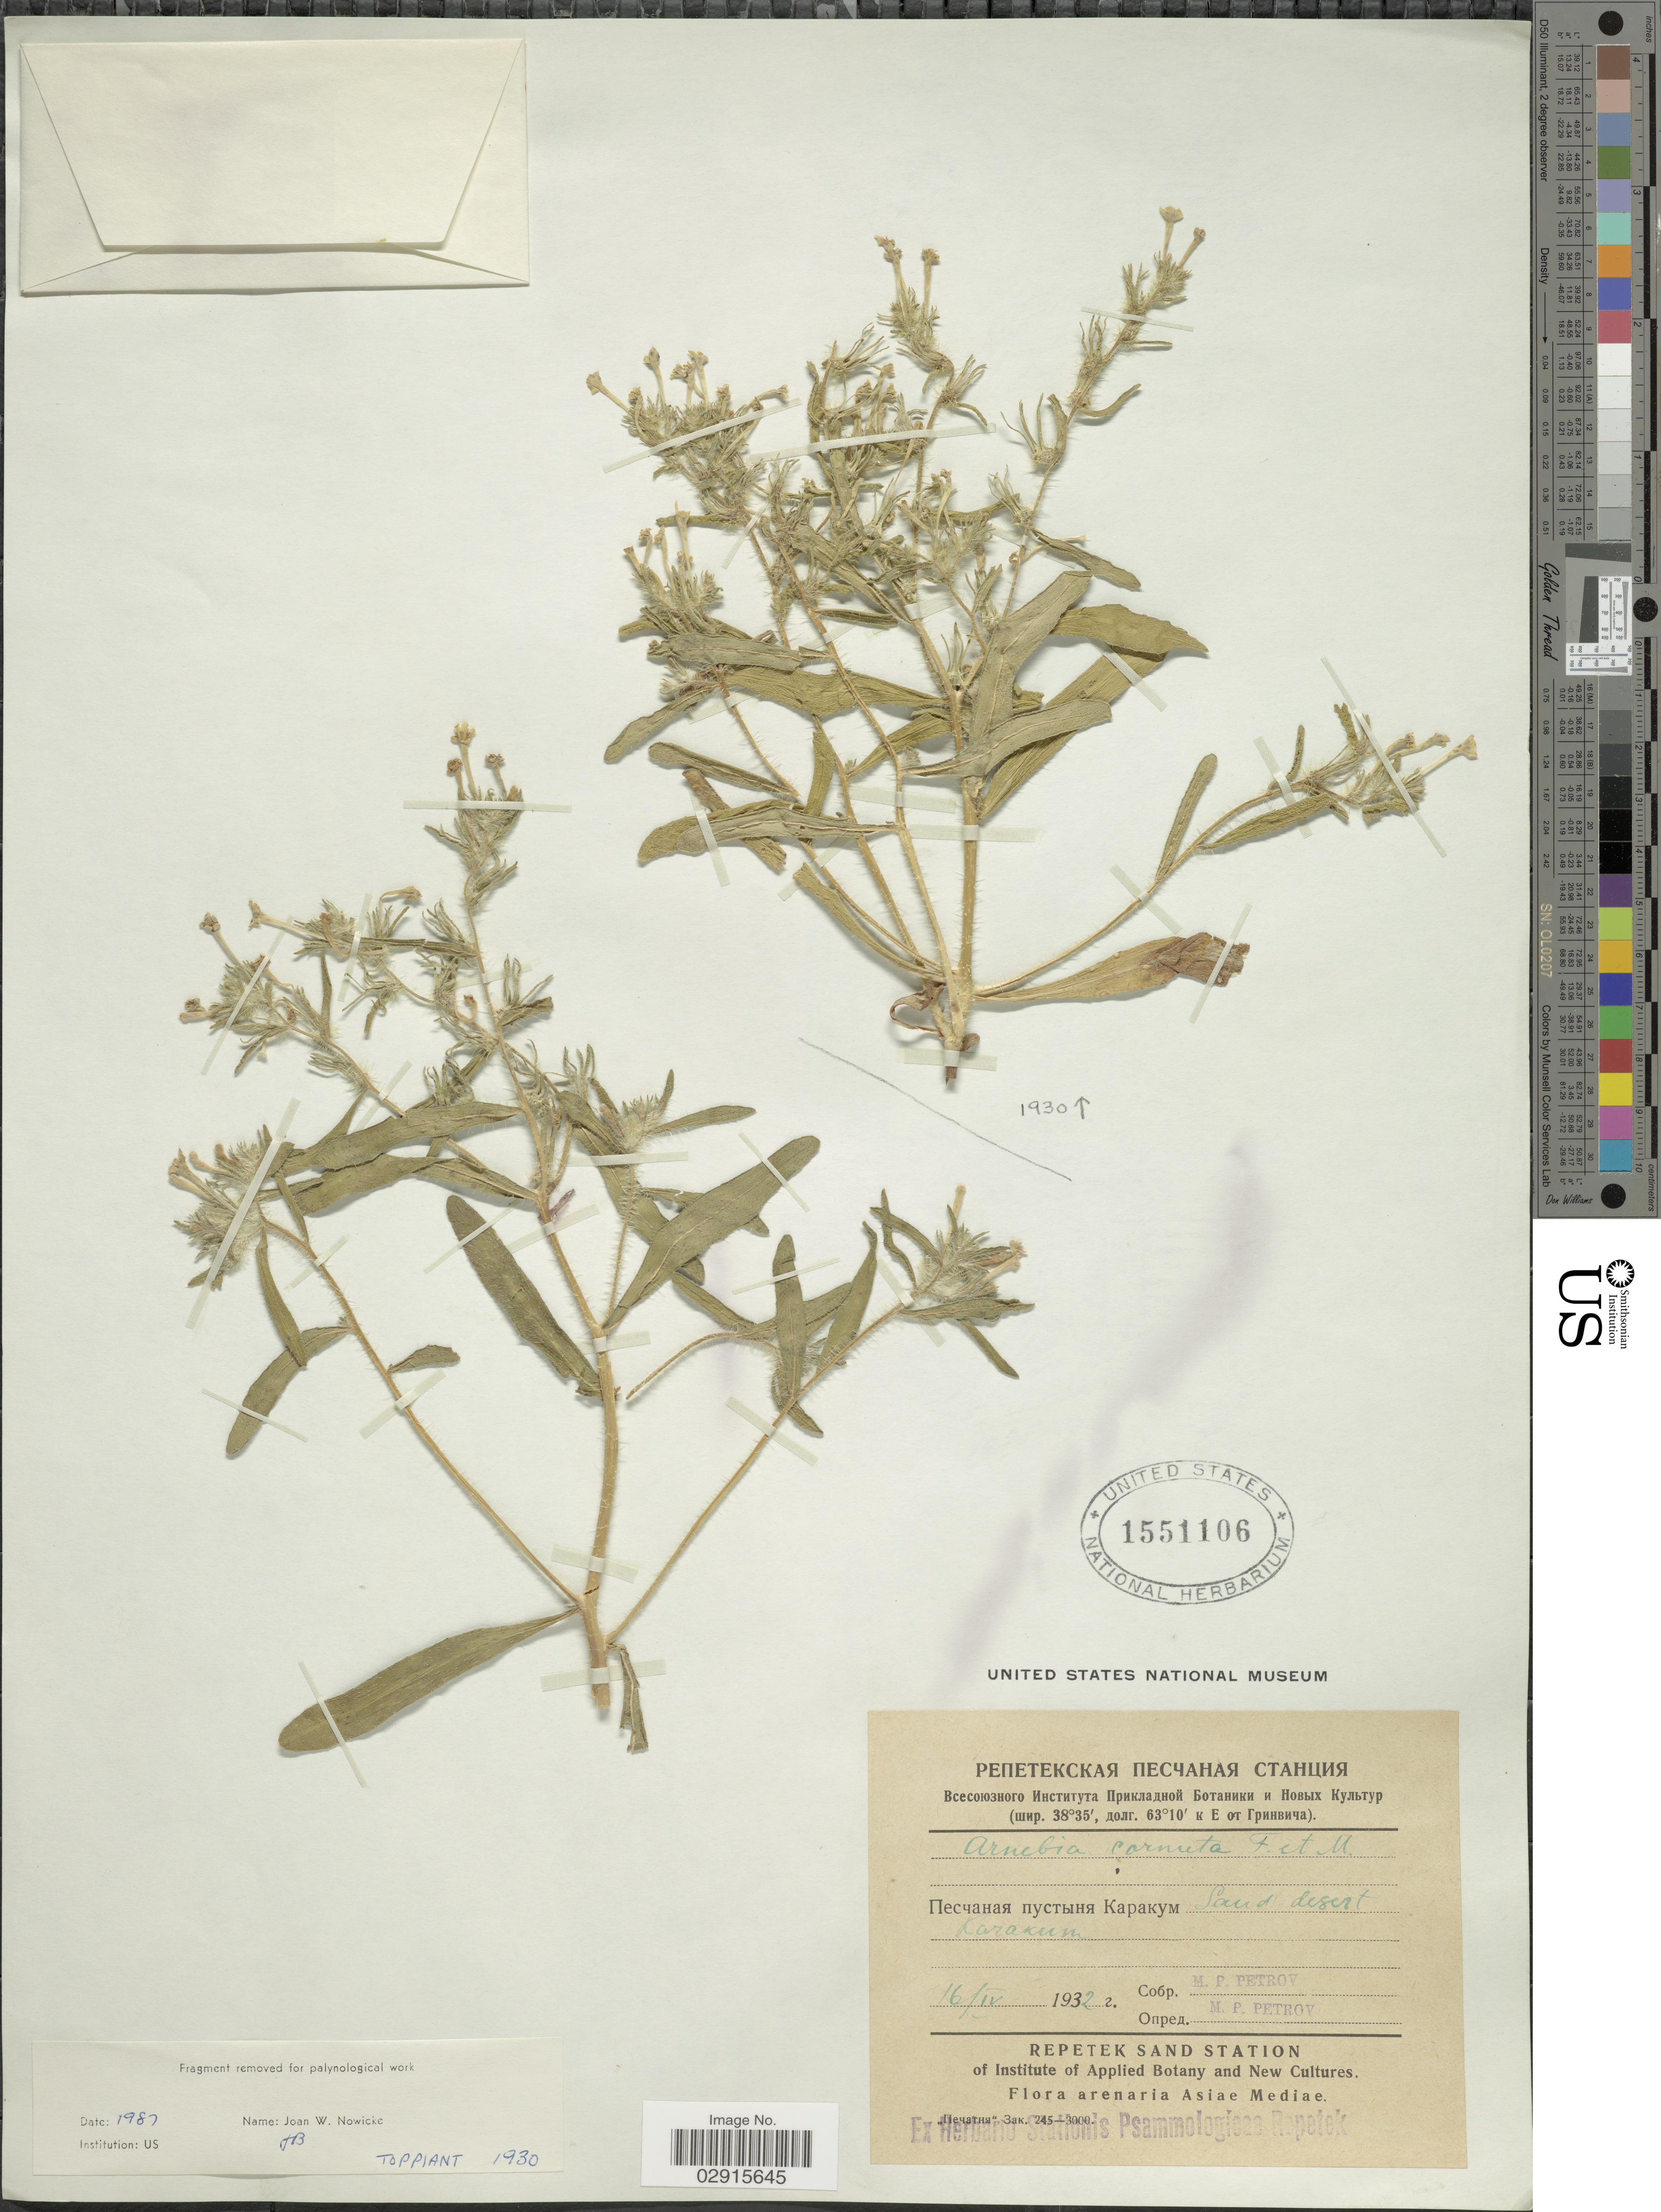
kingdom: Plantae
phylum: Tracheophyta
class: Magnoliopsida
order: Boraginales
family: Boraginaceae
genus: Arnebia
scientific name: Arnebia cornuta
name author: (Ledeb.) Fisch. & C.A. Mey.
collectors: M. Petrov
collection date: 1932-04-16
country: Turkmenistan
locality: Saud desert, Karakum, arenaria Asiae Mediae.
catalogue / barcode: US 1551106